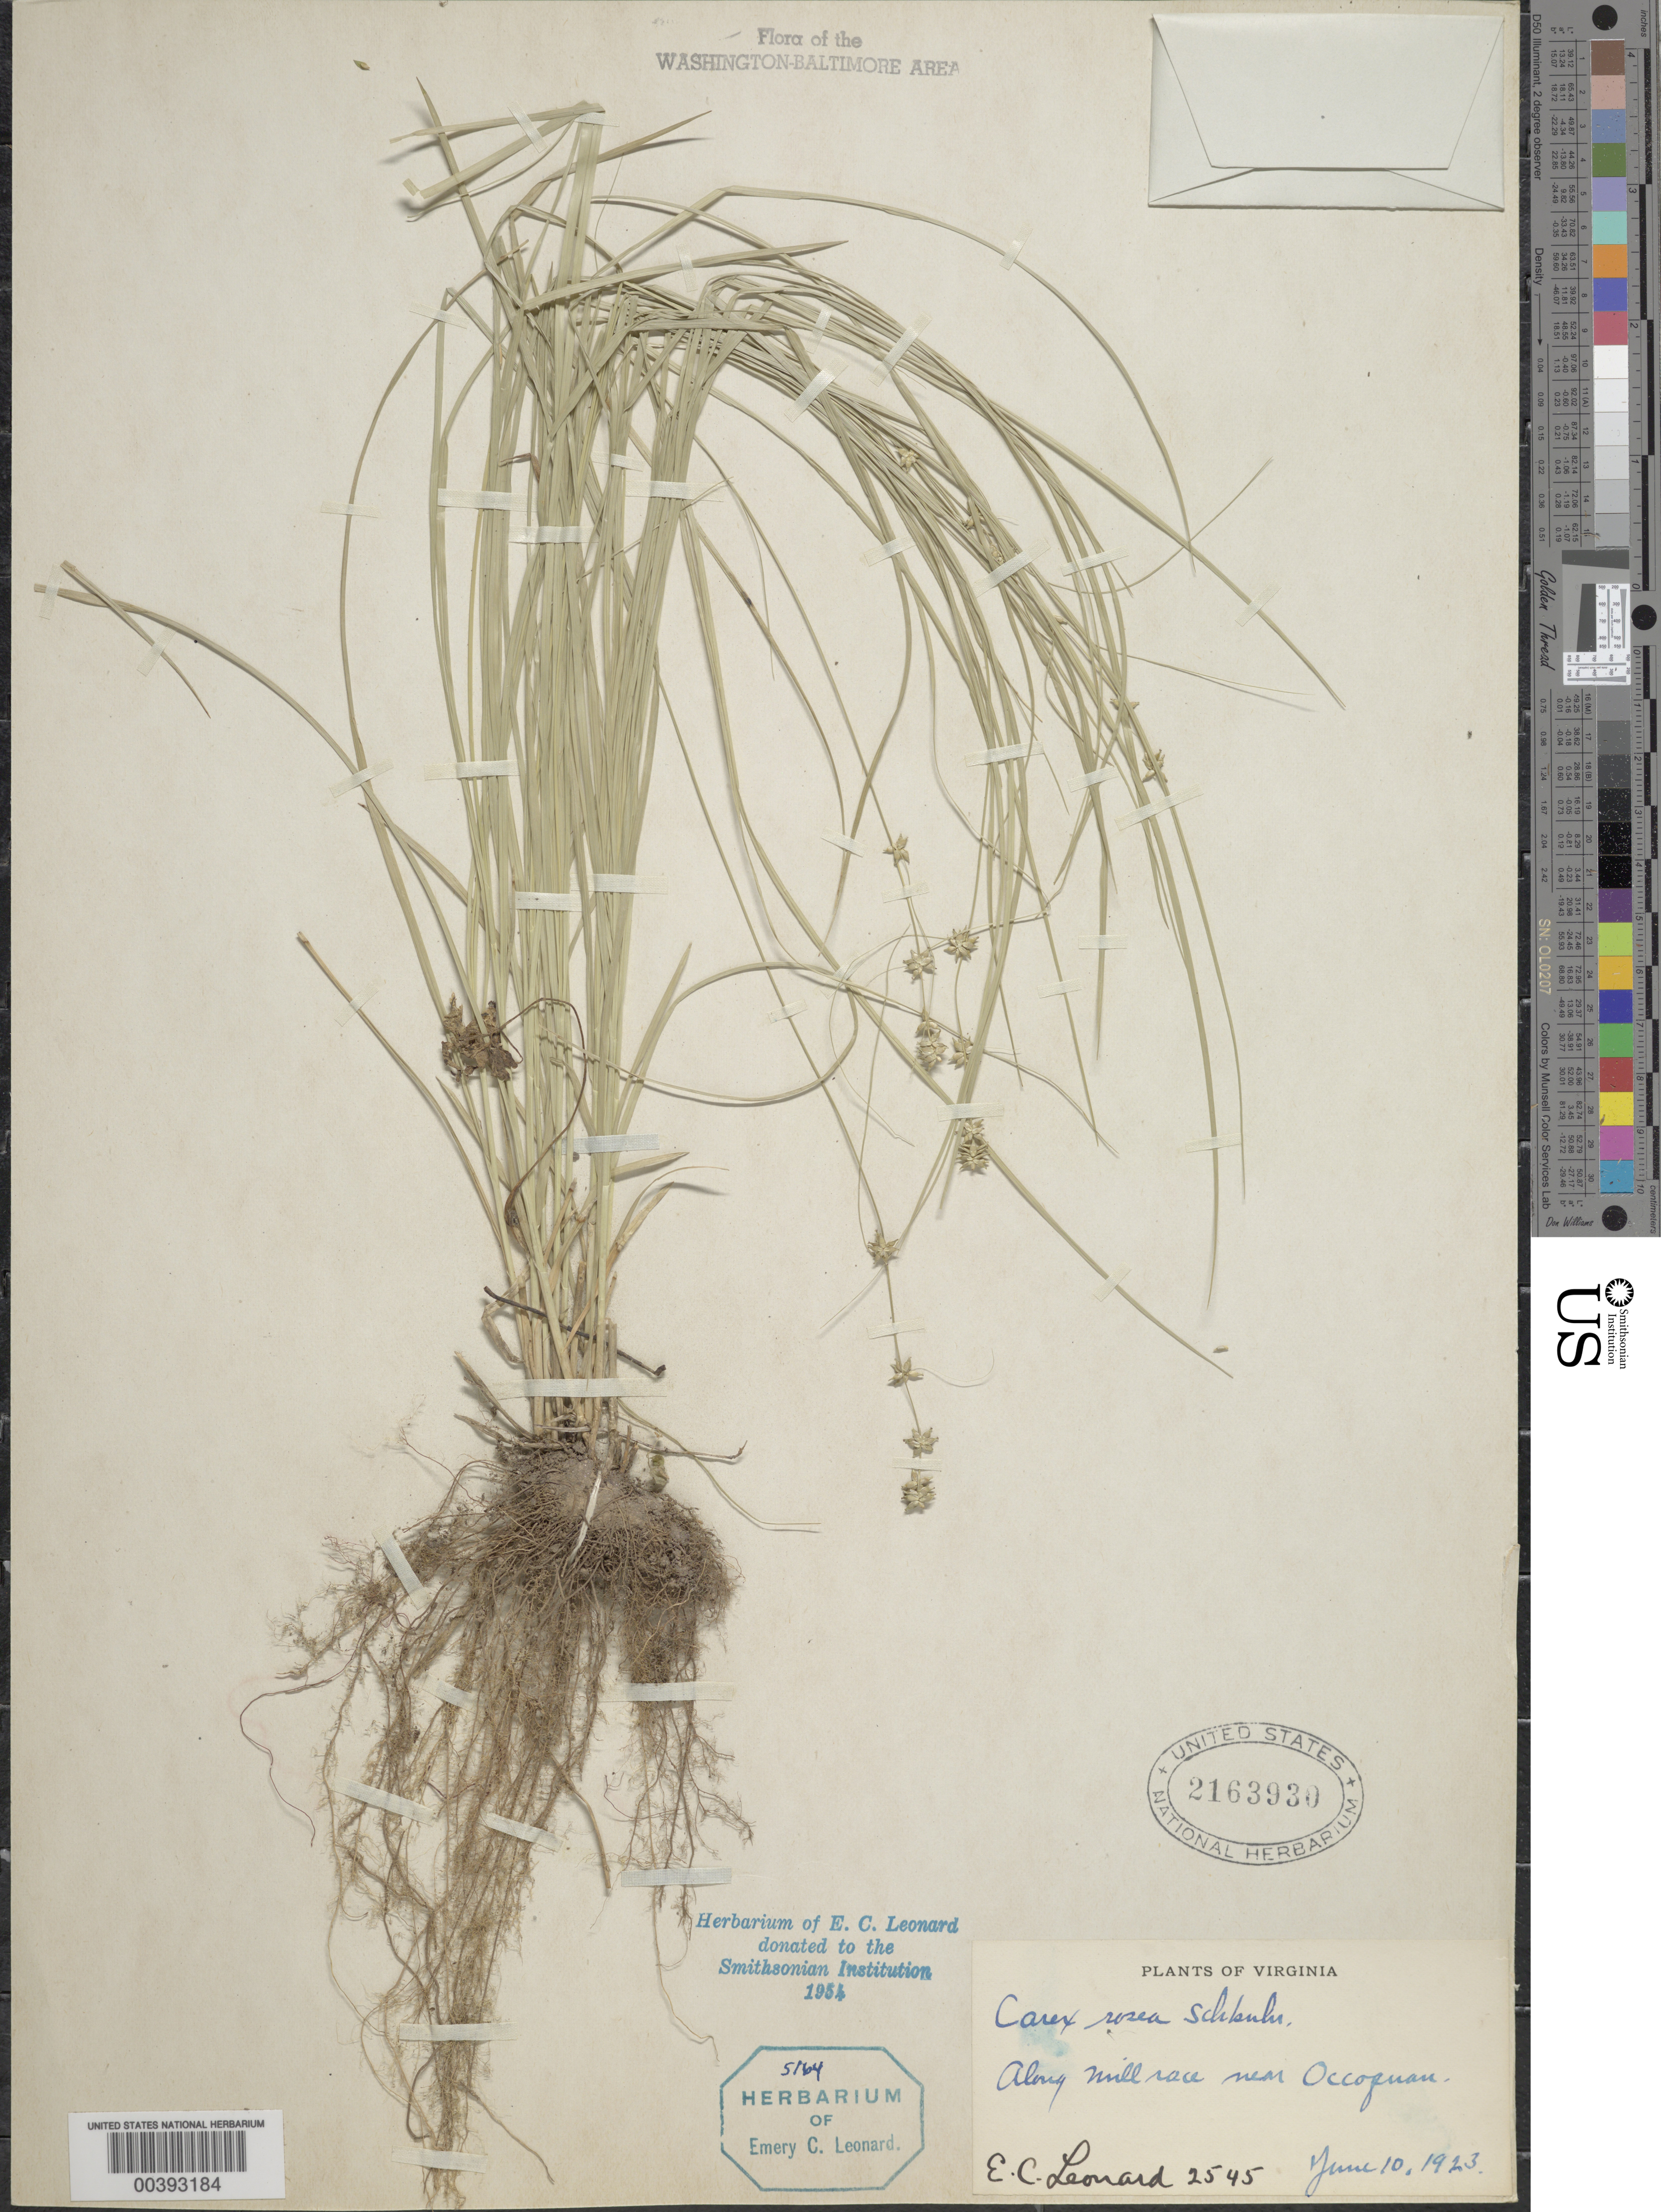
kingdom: Plantae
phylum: Tracheophyta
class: Liliopsida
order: Poales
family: Cyperaceae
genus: Carex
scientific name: Carex rosea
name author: Willd.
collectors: E. C. Leonard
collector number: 2545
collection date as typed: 10 Jun 1923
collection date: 1923-06-10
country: United States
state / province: Virginia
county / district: Prince William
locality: Mill Race, Occoquan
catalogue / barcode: US 2163930